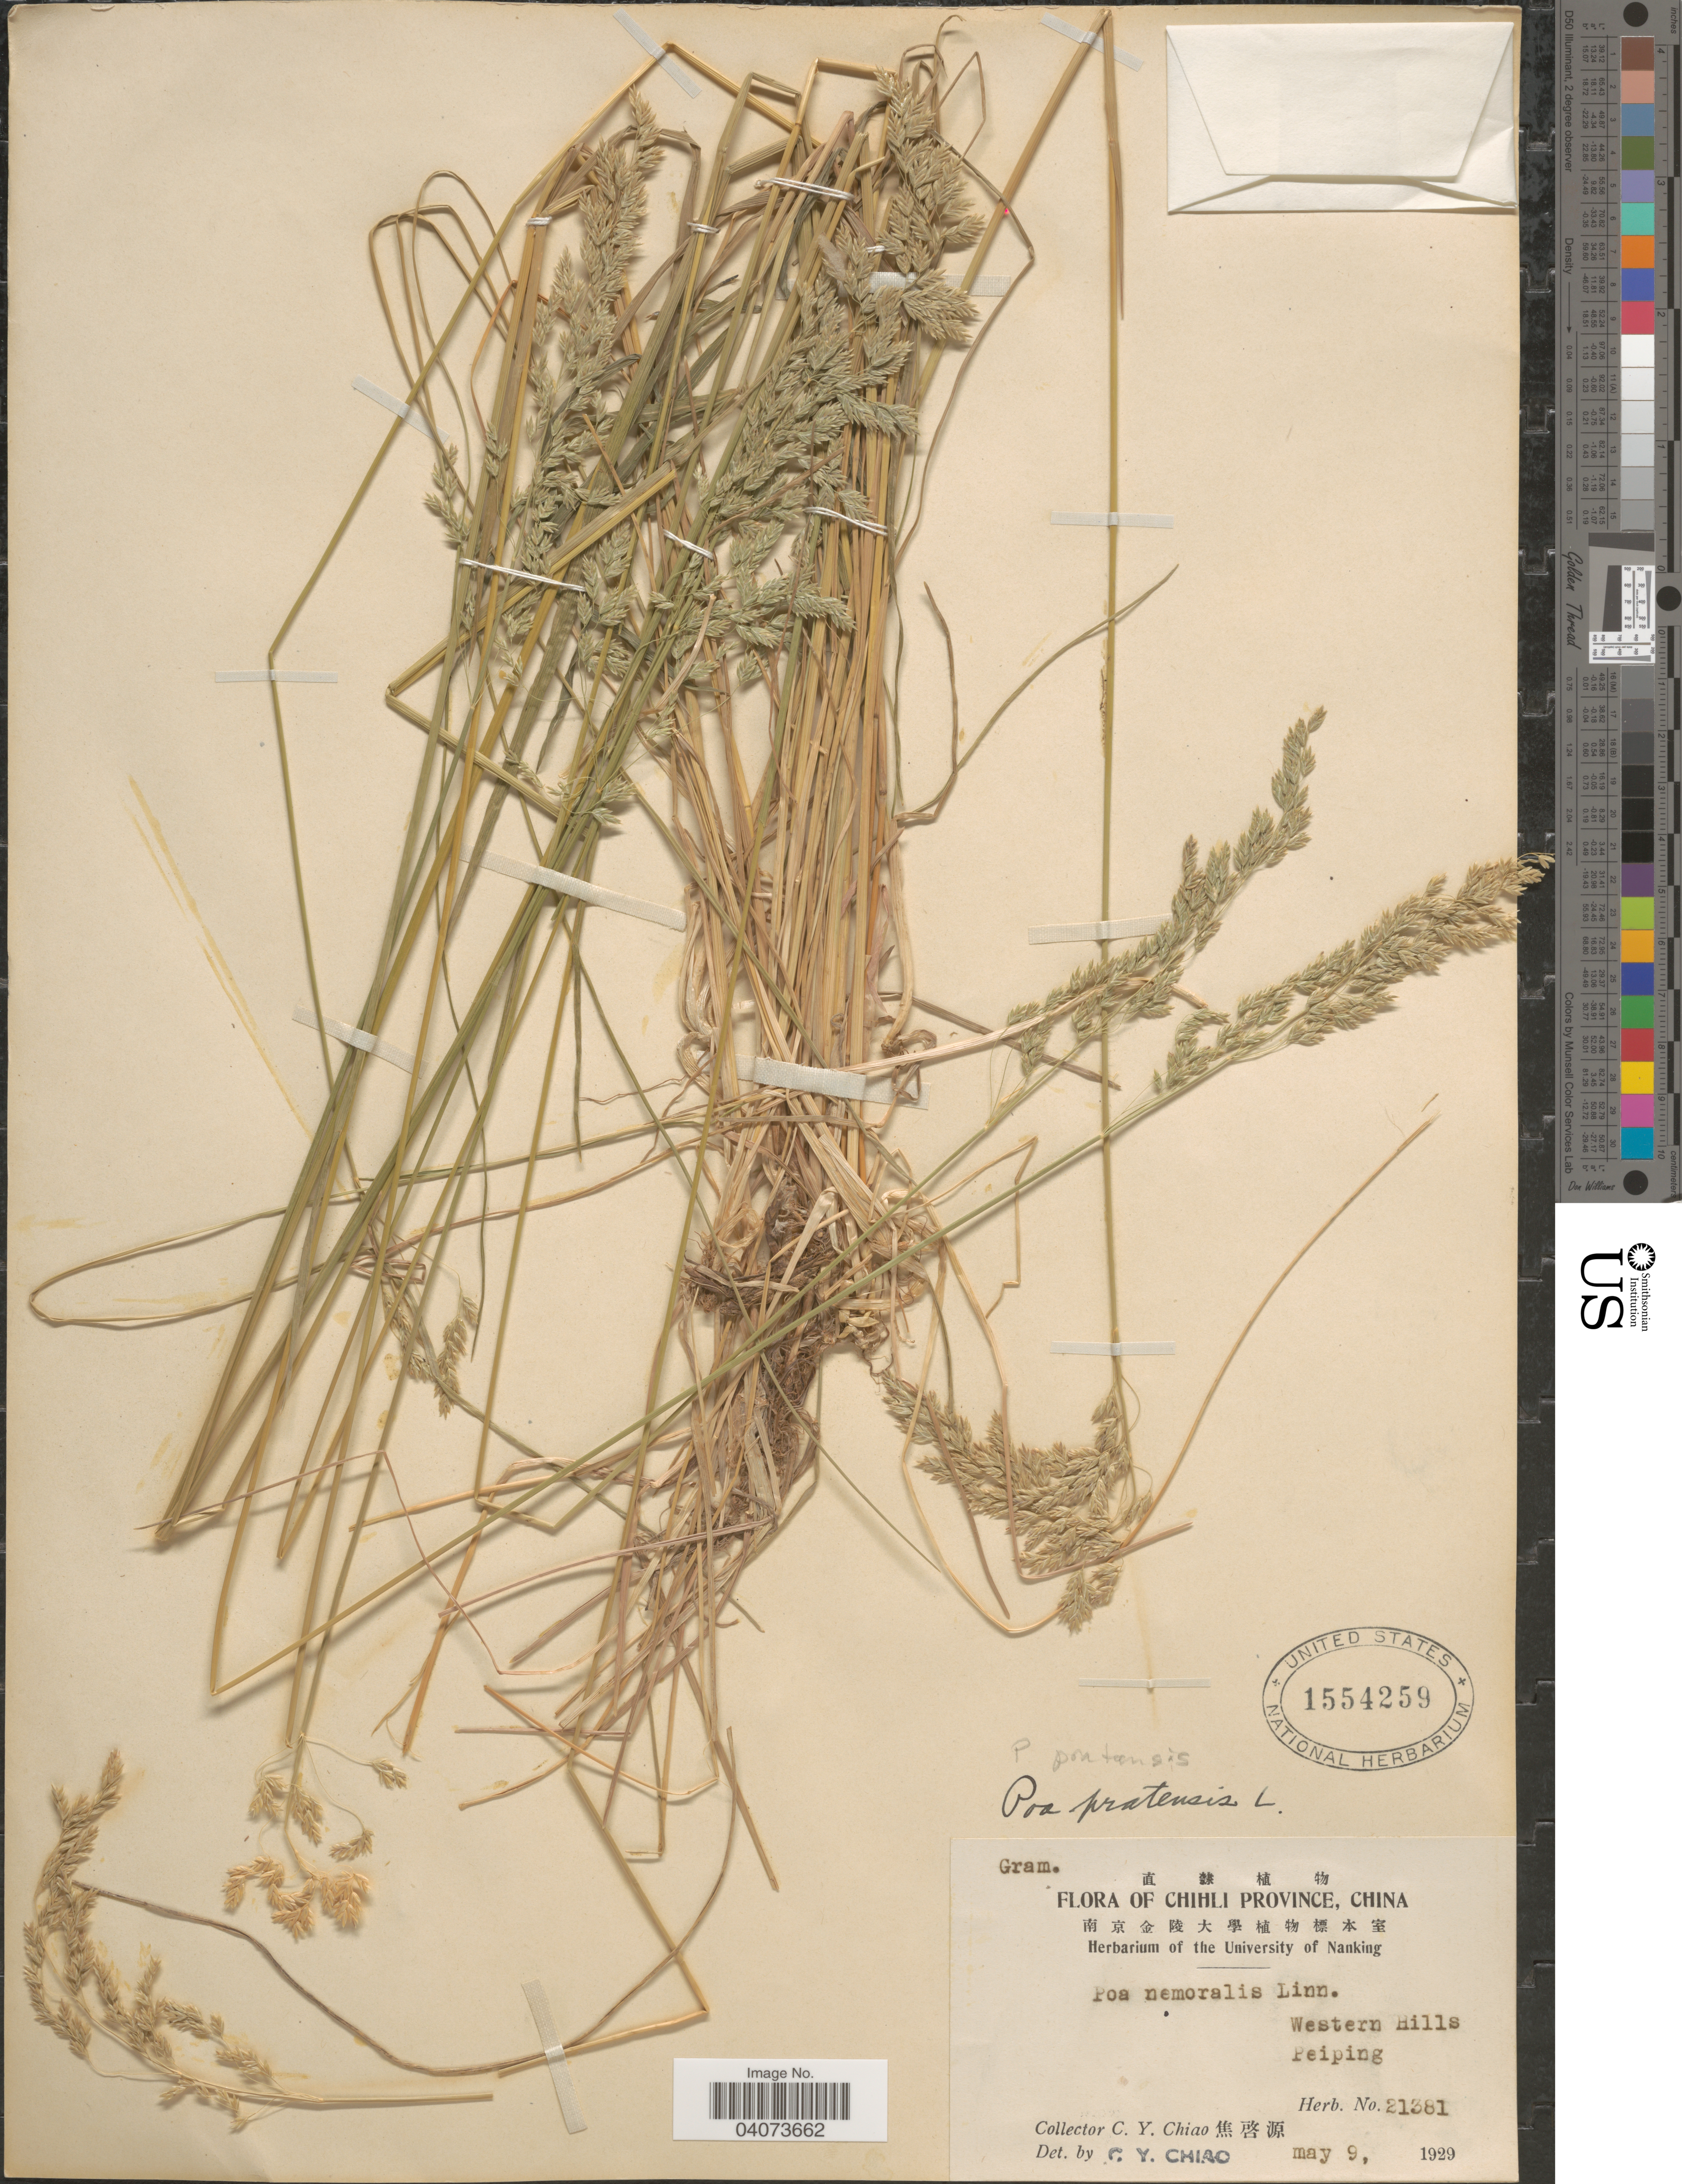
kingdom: Plantae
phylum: Tracheophyta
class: Liliopsida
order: Poales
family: Poaceae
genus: Poa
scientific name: Poa pratensis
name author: L.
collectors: C. Y. Chiao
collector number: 21381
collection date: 1929-05-09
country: China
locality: Chihli Province. Western Hills Peiping.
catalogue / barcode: US 1554259